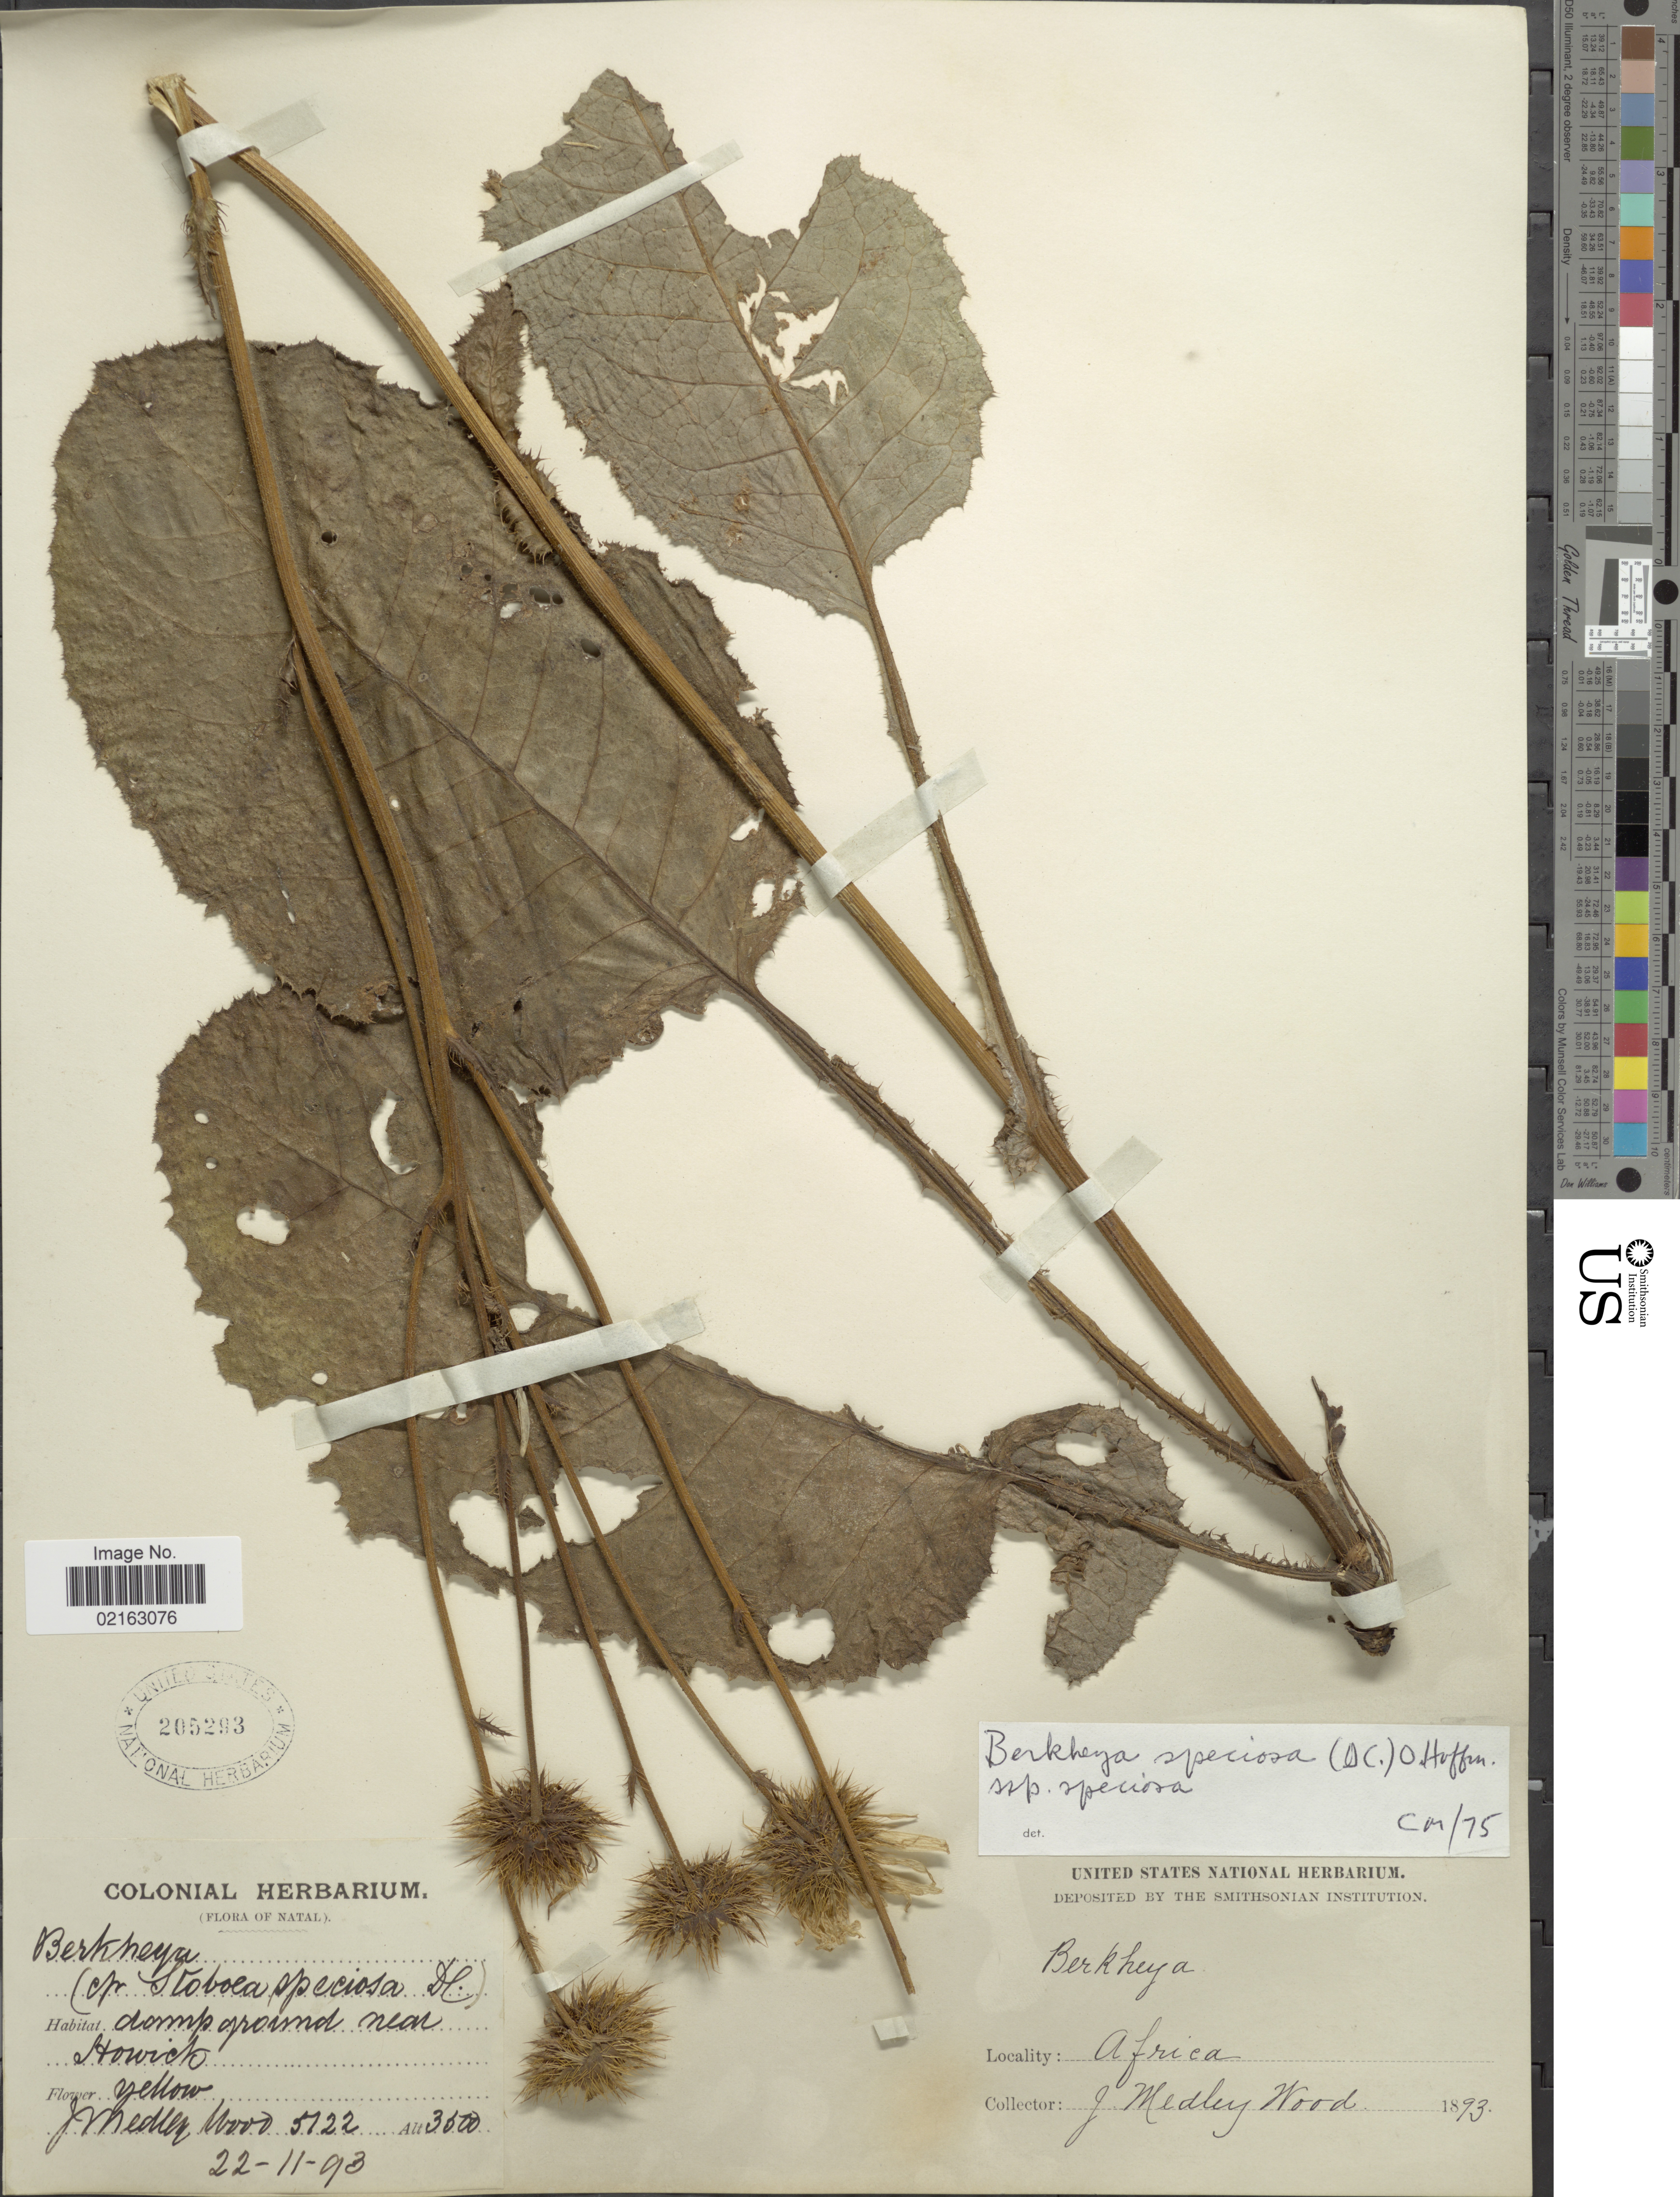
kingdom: Plantae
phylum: Tracheophyta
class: Magnoliopsida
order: Asterales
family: Asteraceae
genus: Berkheya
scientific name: Berkheya speciosa subsp. speciosa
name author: (DC.) O. Hoffm.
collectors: J. Medley Wood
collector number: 5122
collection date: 1893-11-22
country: South Africa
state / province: KwaZulu-Natal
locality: Damp ground near Howick.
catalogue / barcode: US 205293